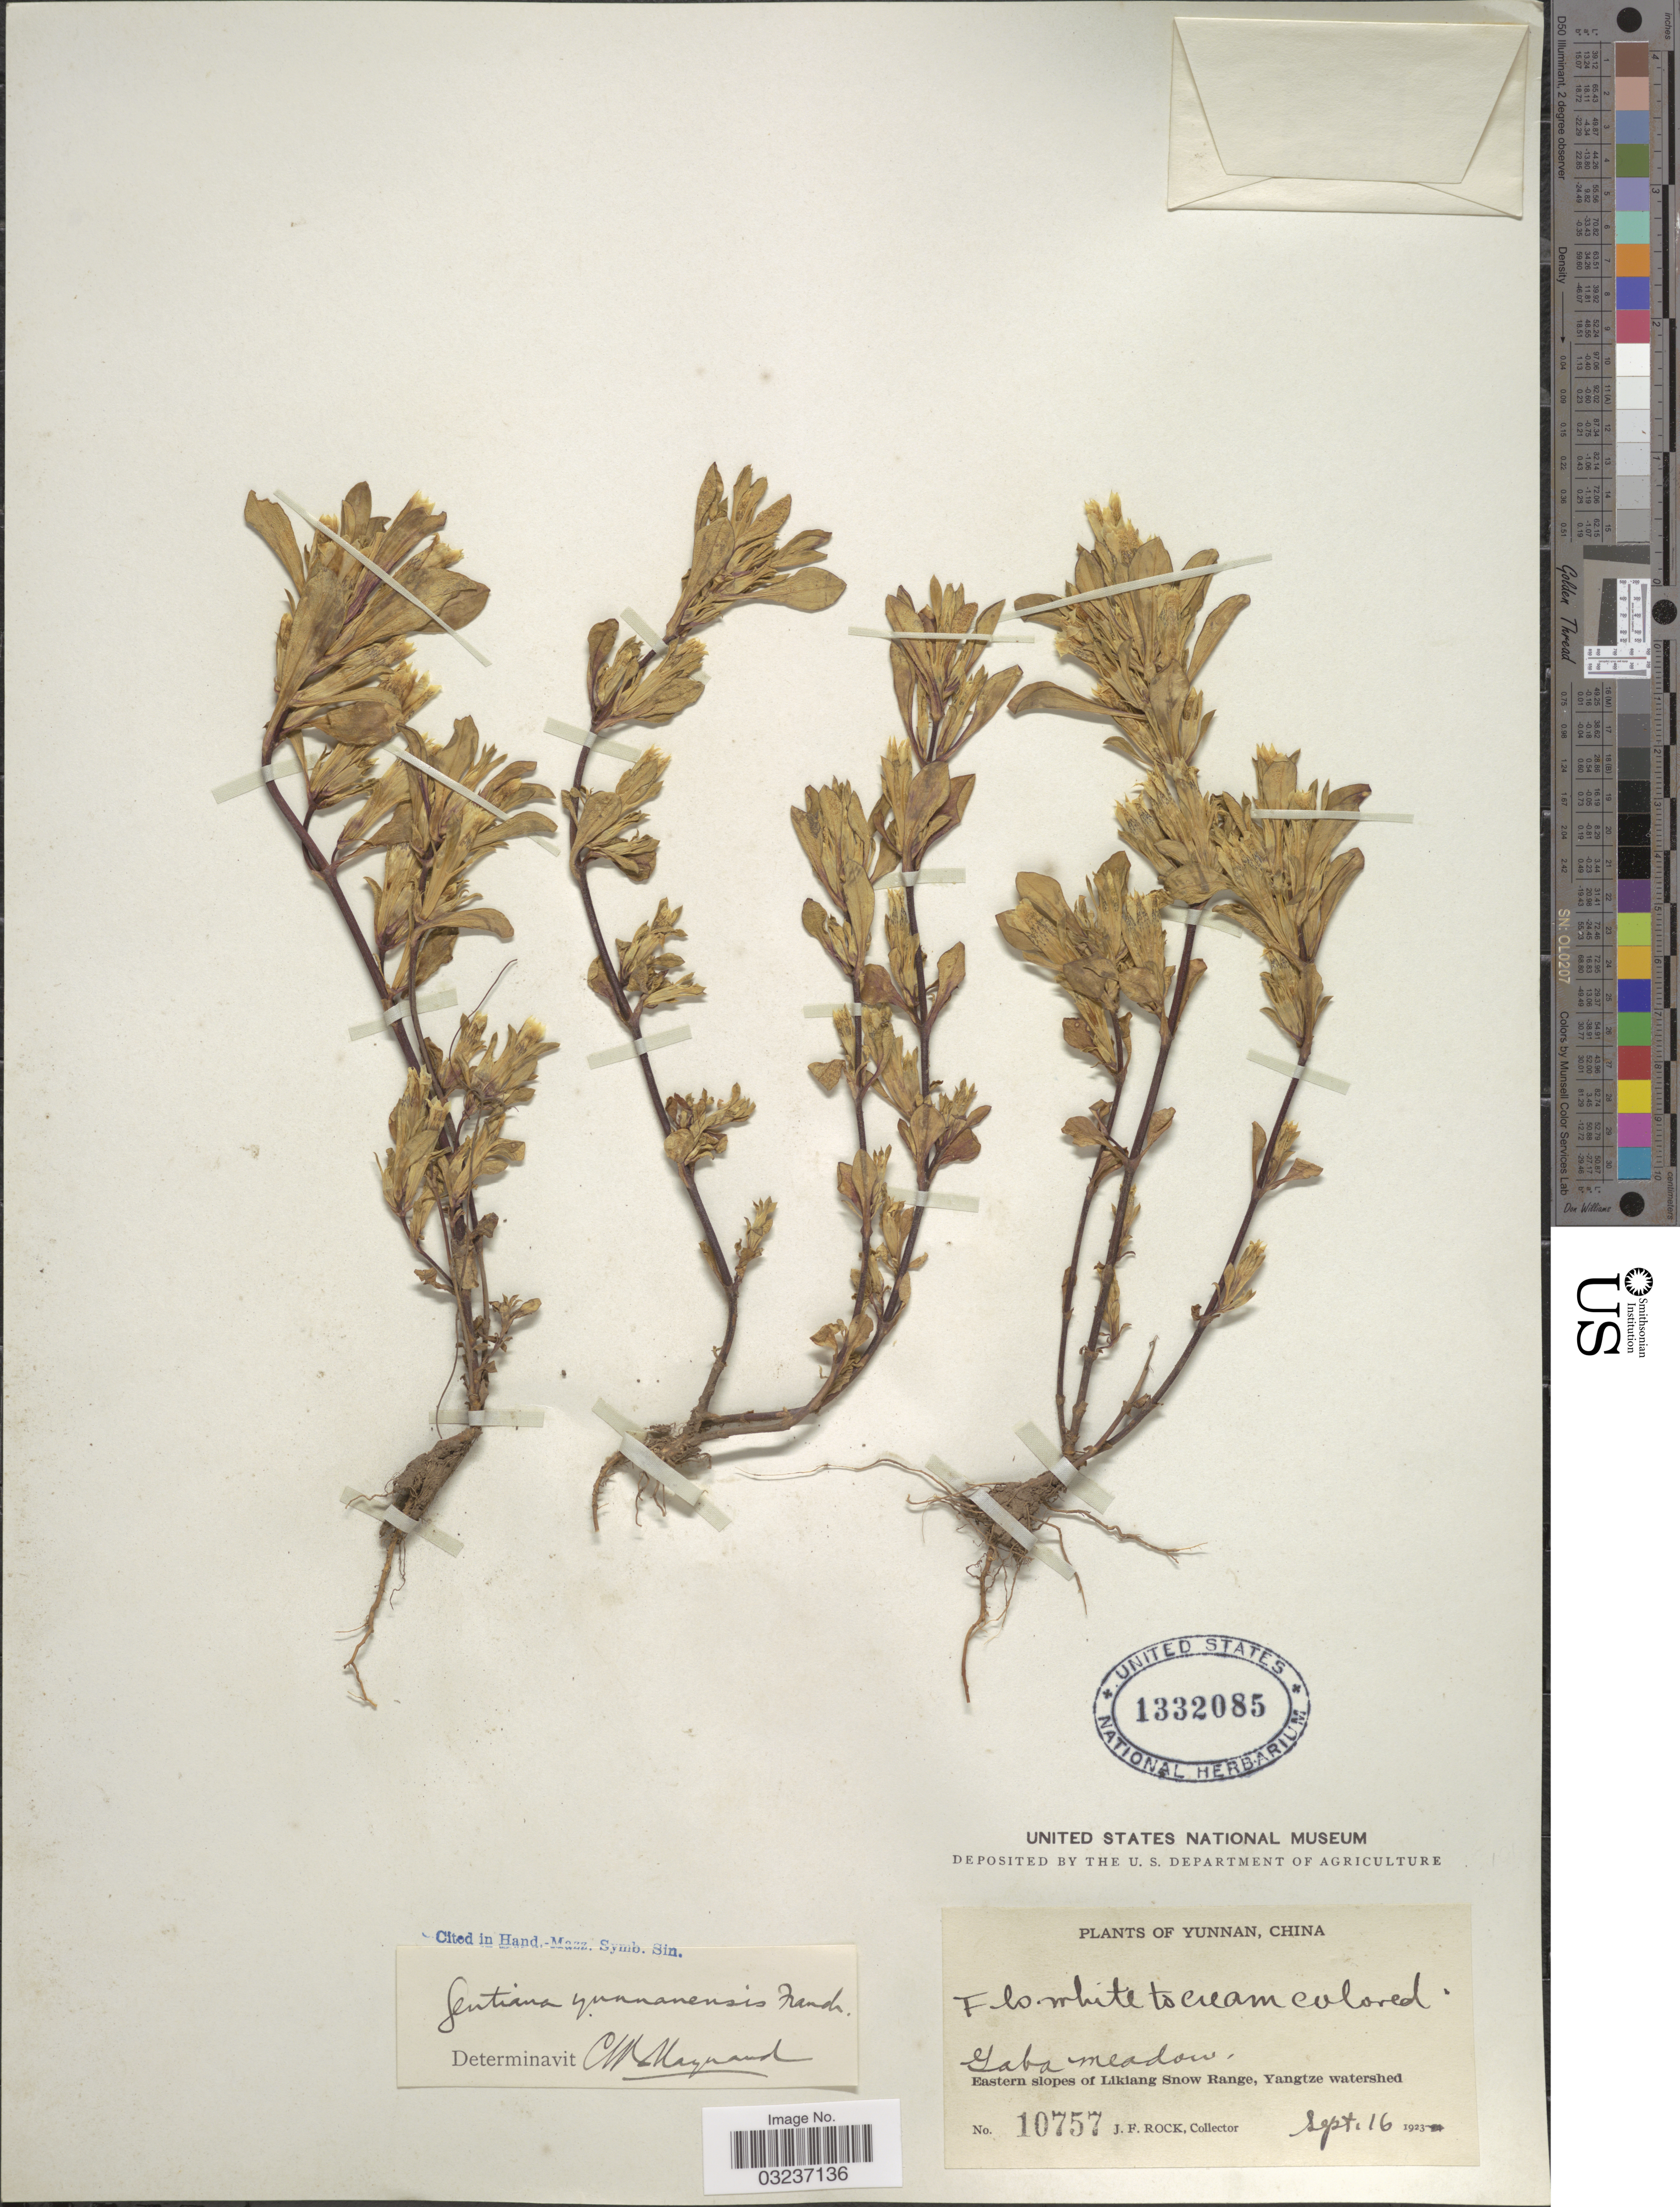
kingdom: Plantae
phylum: Tracheophyta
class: Magnoliopsida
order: Gentianales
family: Gentianaceae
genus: Gentiana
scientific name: Gentiana yunnanensis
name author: Franch.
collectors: J. Rock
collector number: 10757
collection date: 1923-09-16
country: China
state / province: Yunnan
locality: Saba meadow. Eastern slopes of Likiang Snow Range, Yangtze watershed.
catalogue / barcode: US 1332085